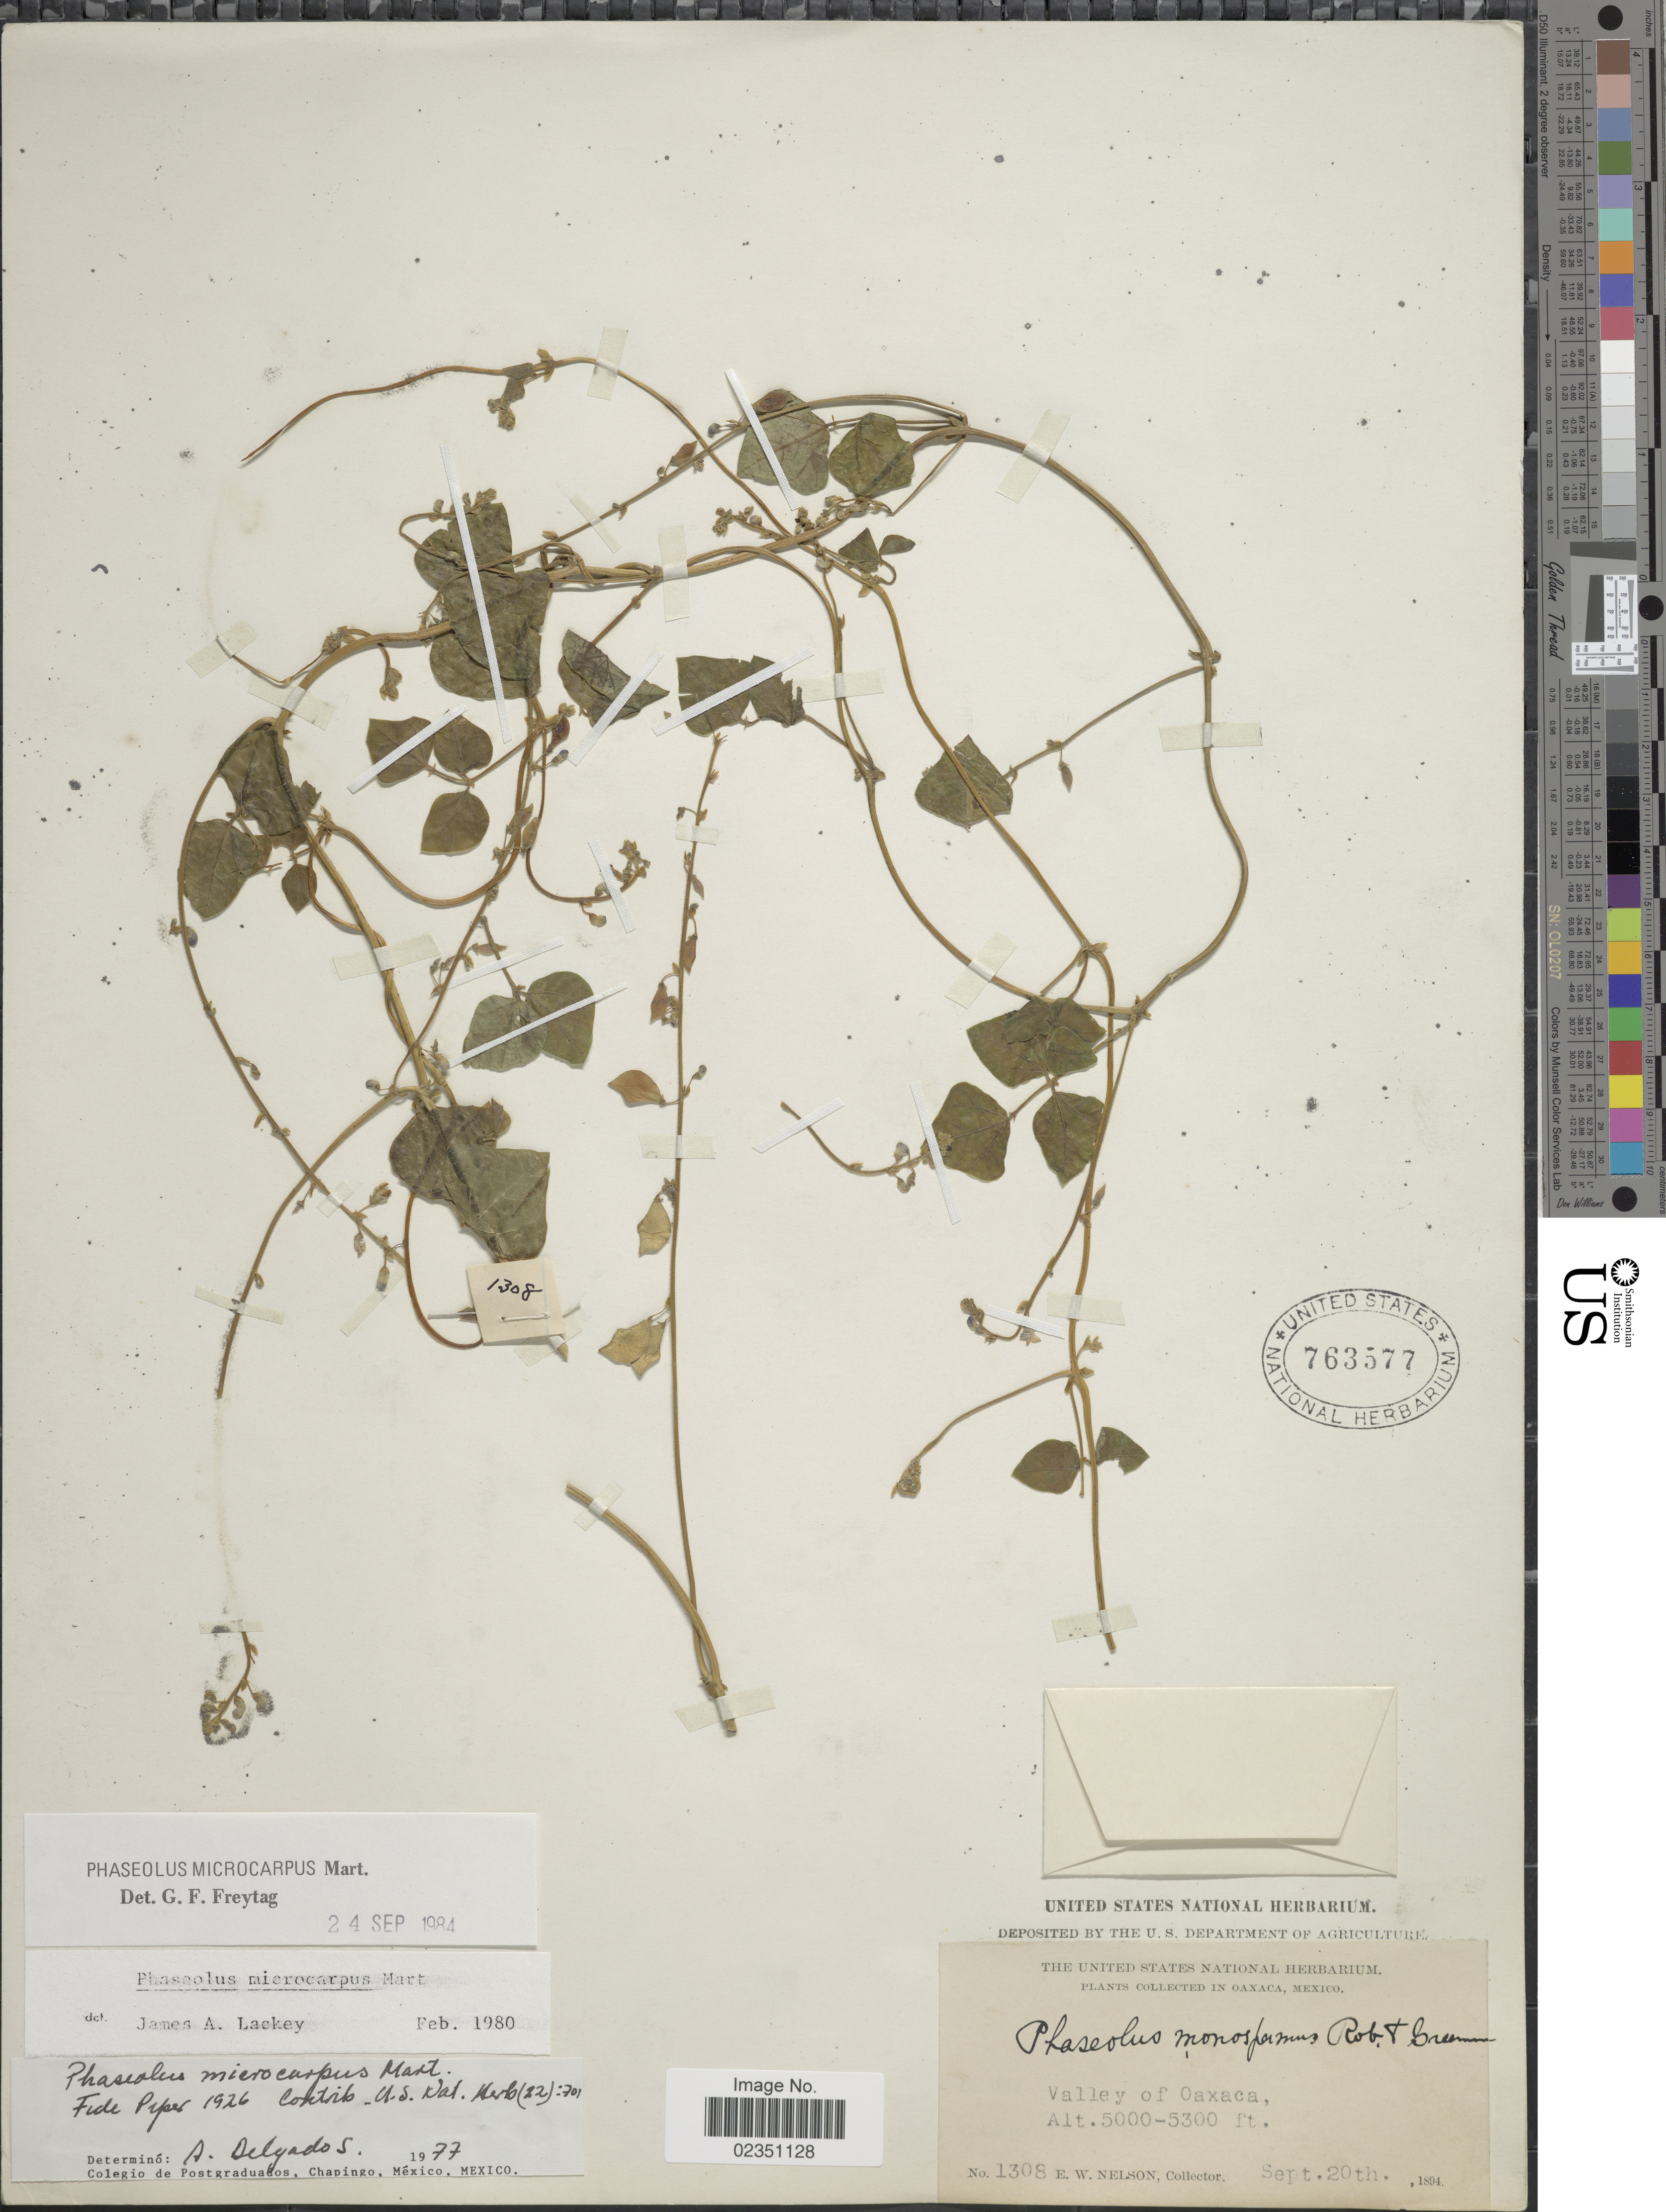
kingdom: Plantae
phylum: Tracheophyta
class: Magnoliopsida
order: Fabales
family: Fabaceae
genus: Phaseolus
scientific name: Phaseolus microcarpus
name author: Mart.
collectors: E. W. Nelson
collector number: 1308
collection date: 1894-09-20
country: Mexico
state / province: Oaxaca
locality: Valley of Oaxaca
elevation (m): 1524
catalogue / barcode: US 763577